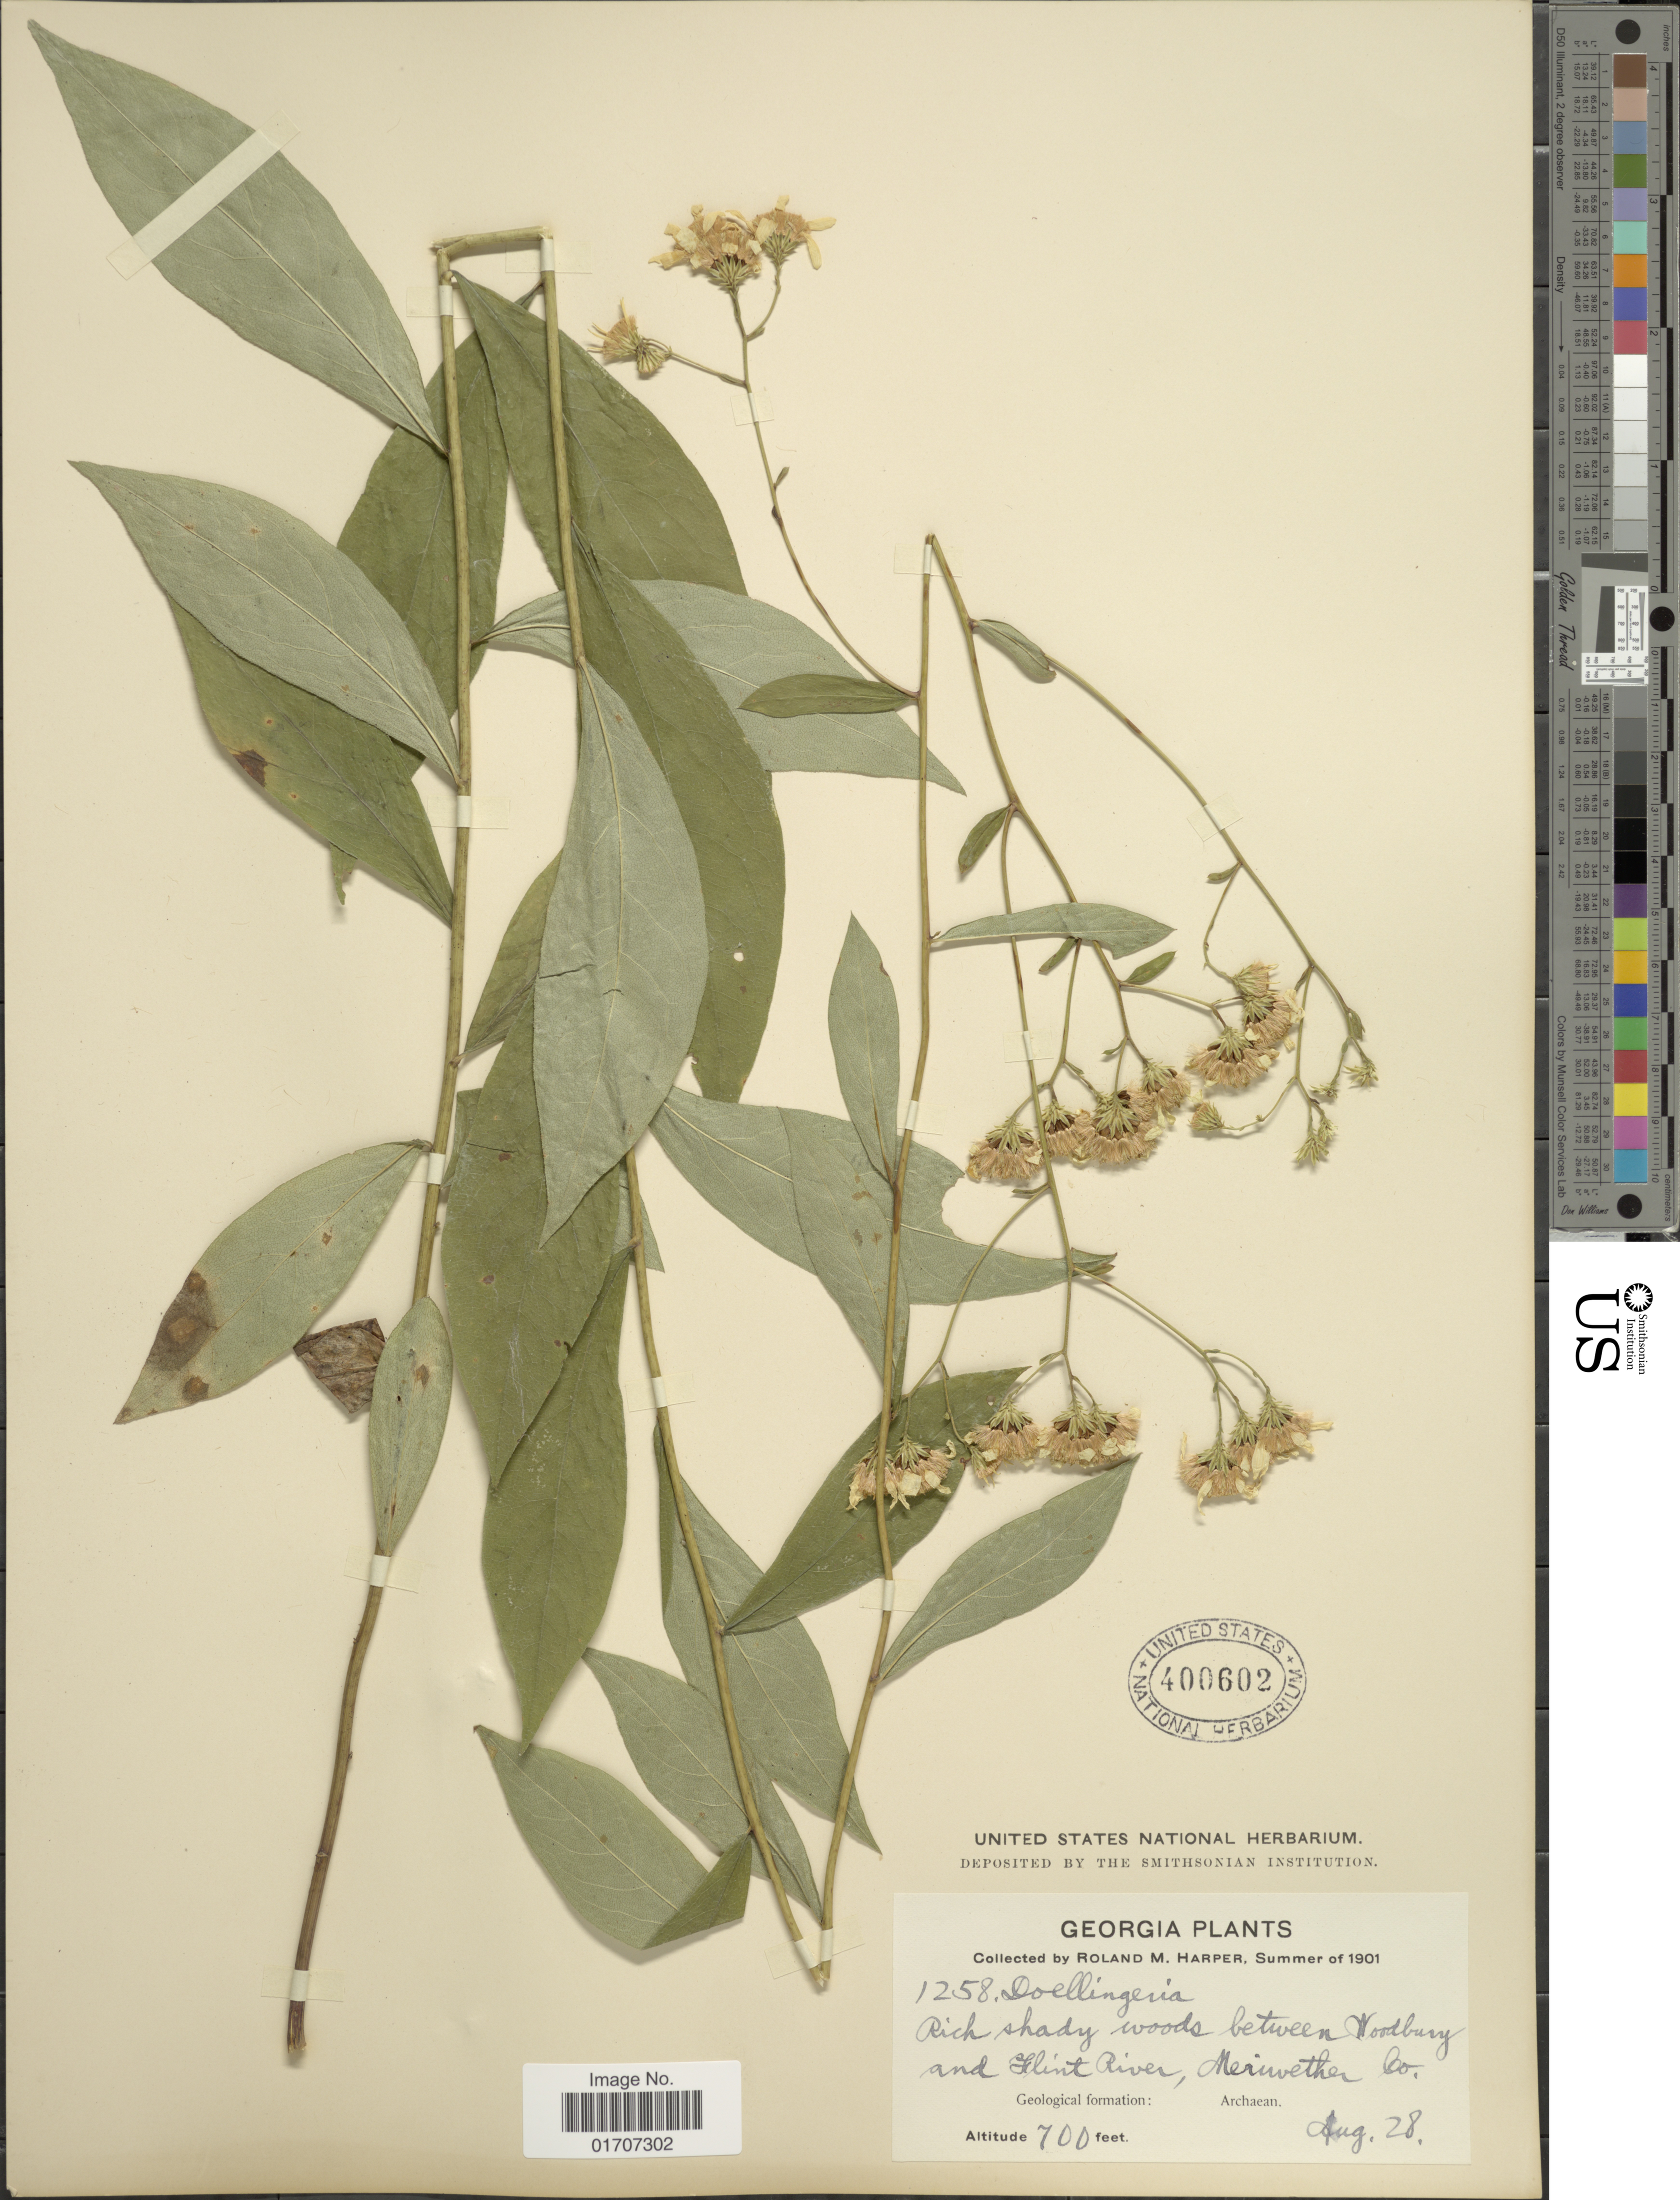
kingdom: Plantae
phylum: Tracheophyta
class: Magnoliopsida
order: Asterales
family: Asteraceae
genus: Doellingeria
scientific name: Doellingeria infirma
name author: (Michx.) Greene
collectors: R. M. Harper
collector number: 1258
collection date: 1901-08-28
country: United States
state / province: Georgia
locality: Rich shady woods between Woodbury and Flint River, Meriwether Co., Geological Formation: Archaean.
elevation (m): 213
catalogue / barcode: US 400602